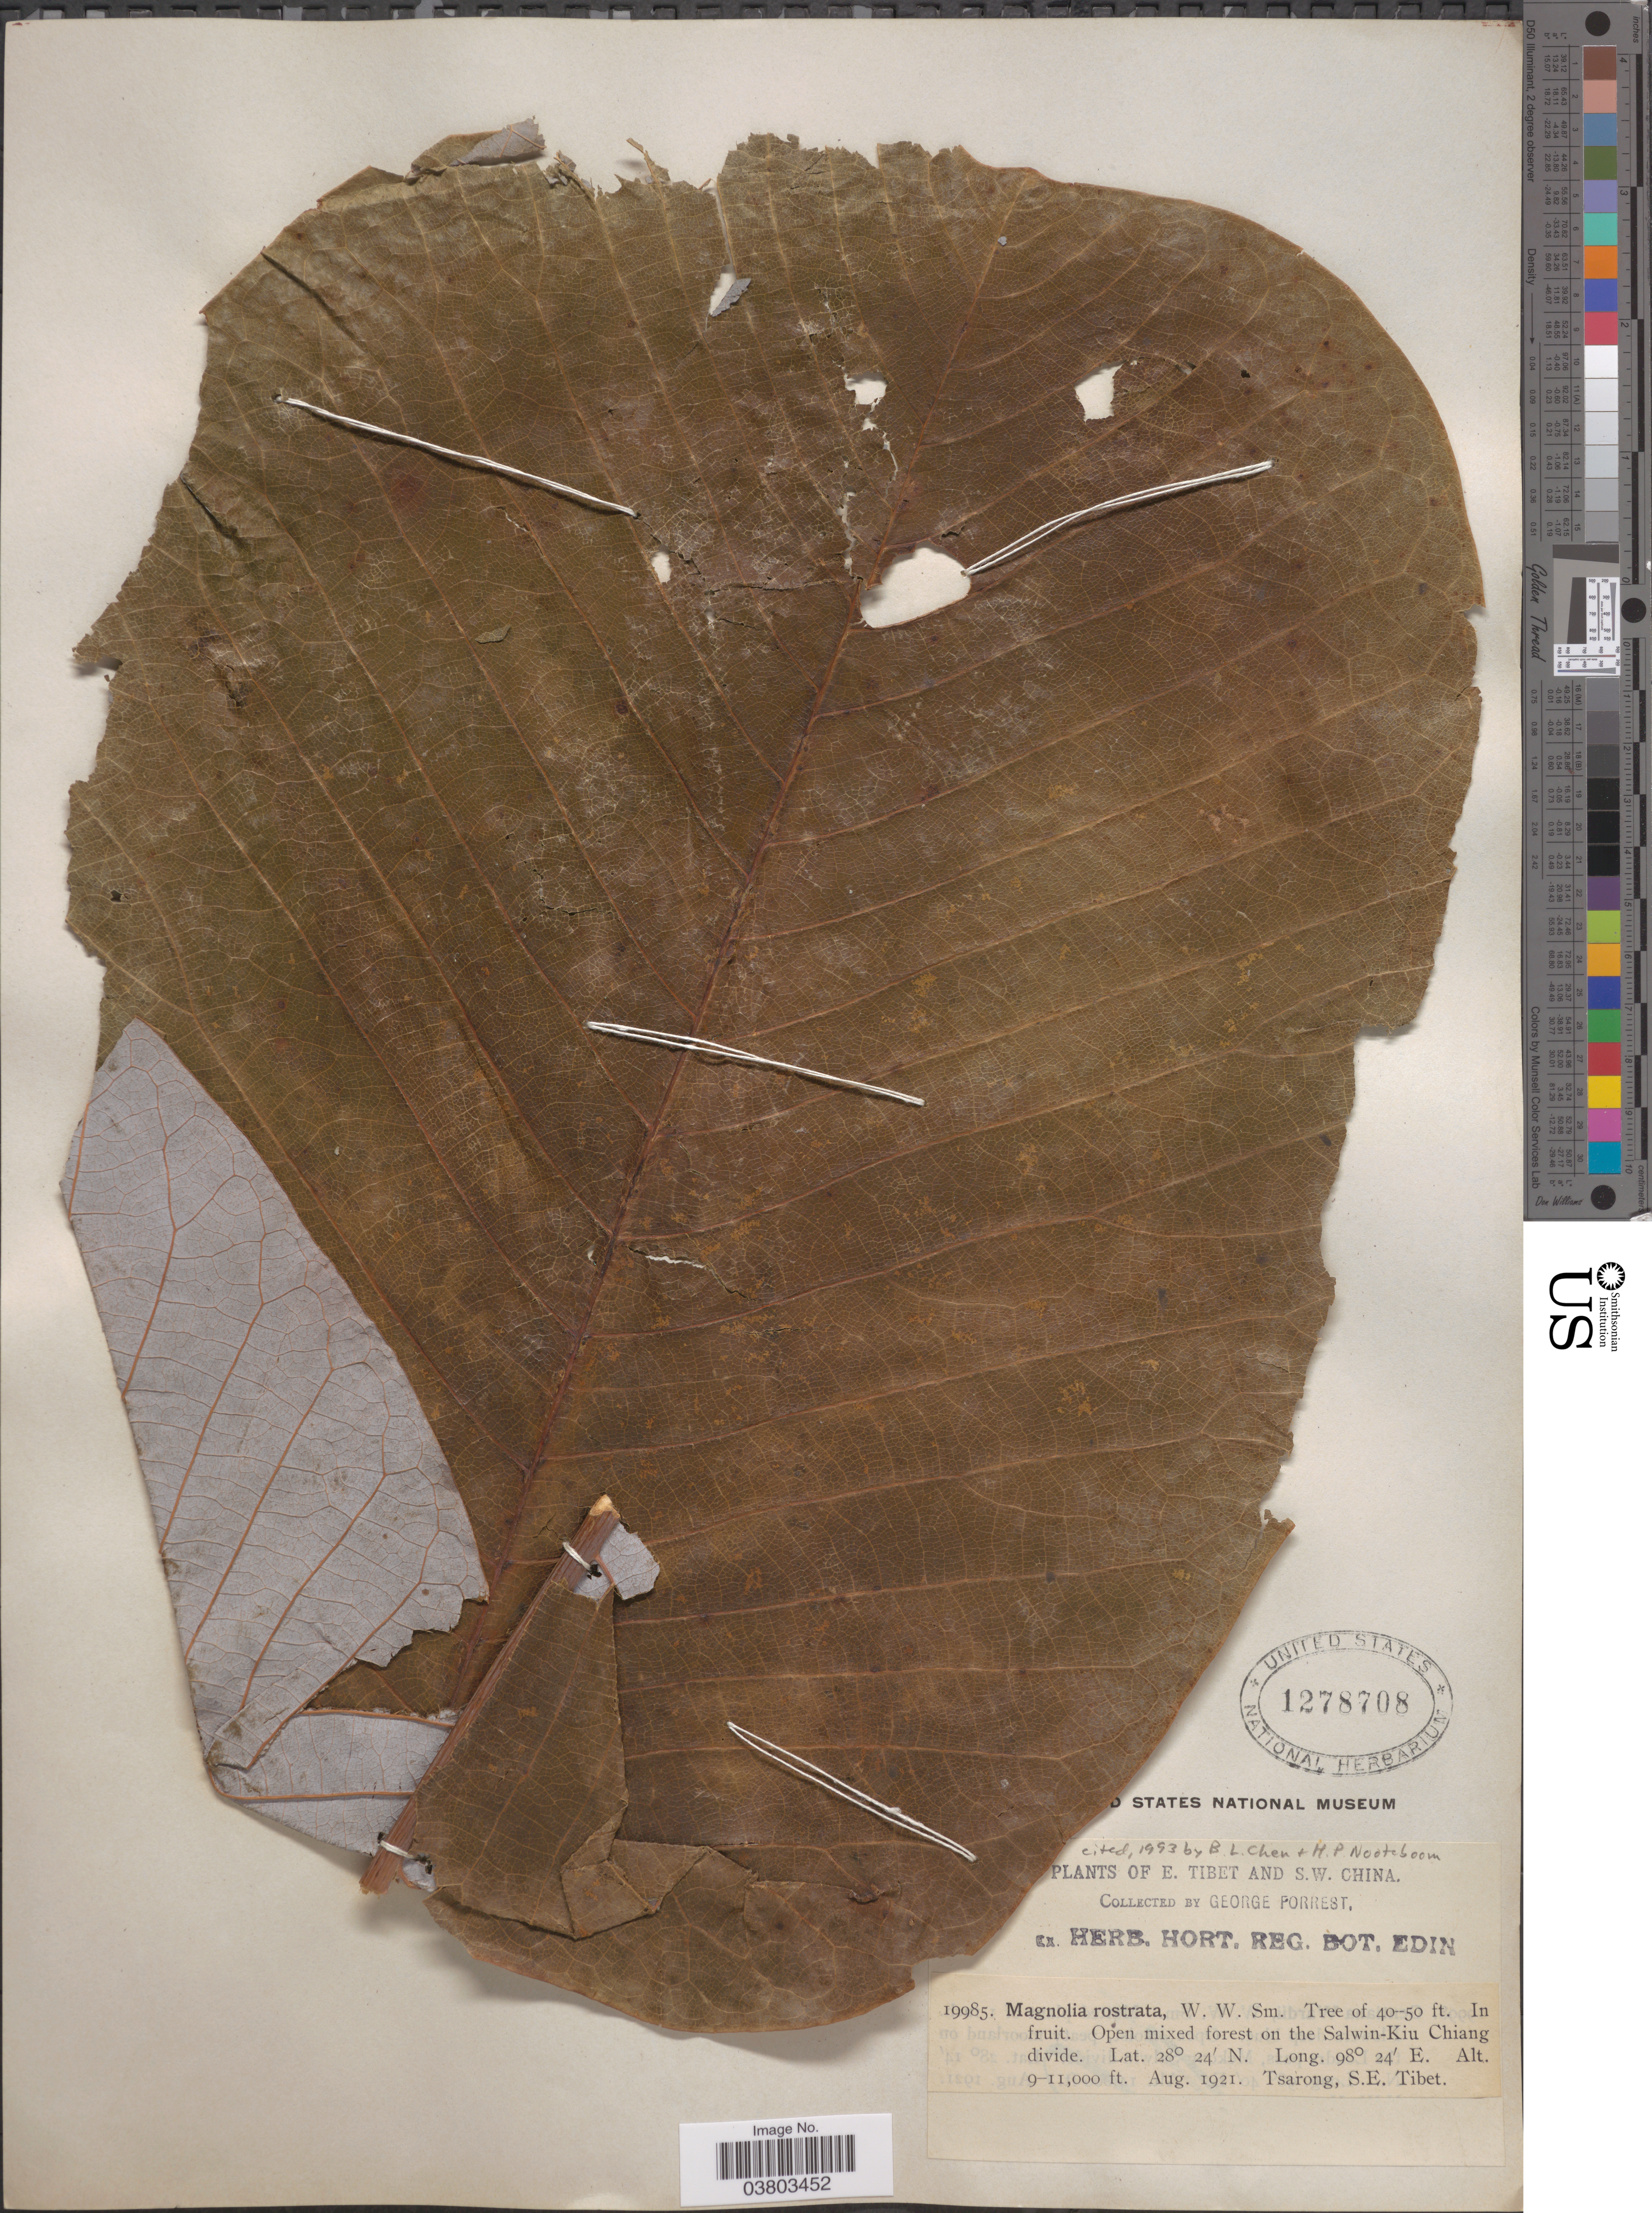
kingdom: Plantae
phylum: Tracheophyta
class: Magnoliopsida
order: Magnoliales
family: Magnoliaceae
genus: Magnolia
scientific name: Magnolia rostrata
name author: W.W. Sm.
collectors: G. Forrest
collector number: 19985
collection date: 1921-08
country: China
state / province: Xizang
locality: S.W. China. On the Salwin-Kiu Chiang divide. Tsarong, S.E. Tibet.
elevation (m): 2743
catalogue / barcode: US 1278708